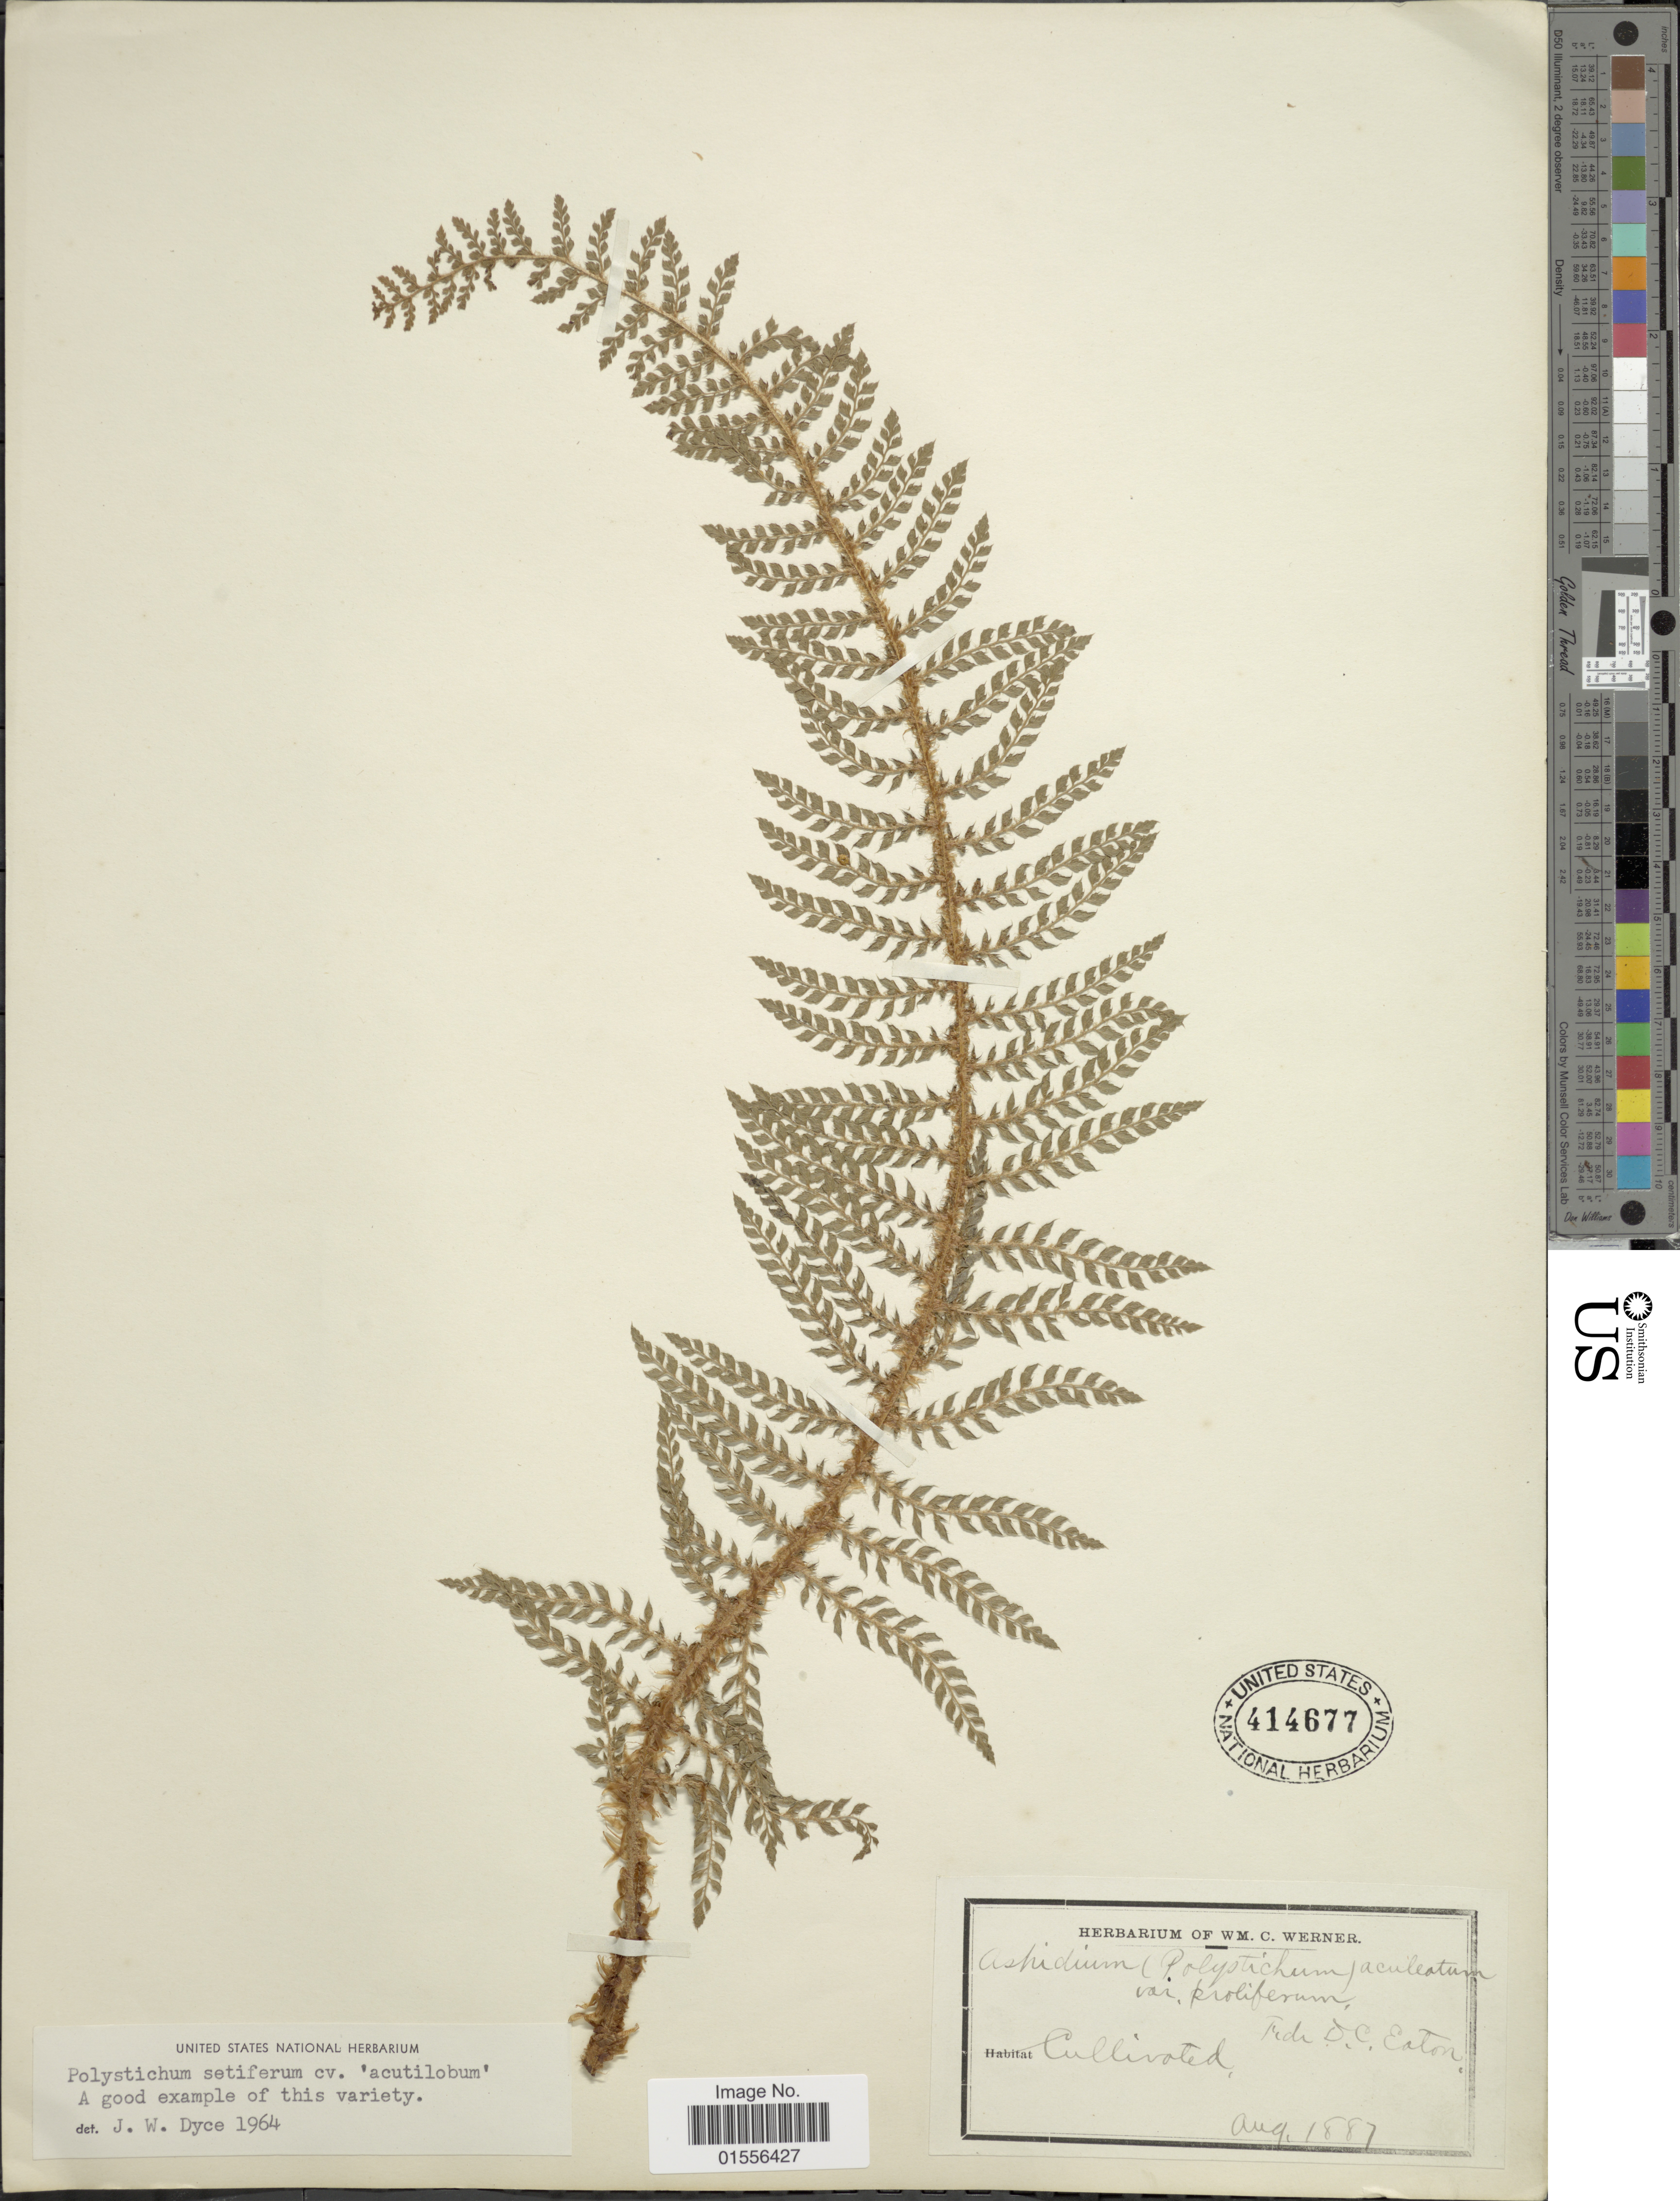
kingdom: Plantae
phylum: Tracheophyta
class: Polypodiopsida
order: Polypodiales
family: Dryopteridaceae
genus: Polystichum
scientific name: Polystichum setiferum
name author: (Forssk.) Moore ex Woynar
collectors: ex herb. Wm. C. Werner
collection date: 1887-08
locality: Cultivated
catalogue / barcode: US 414677